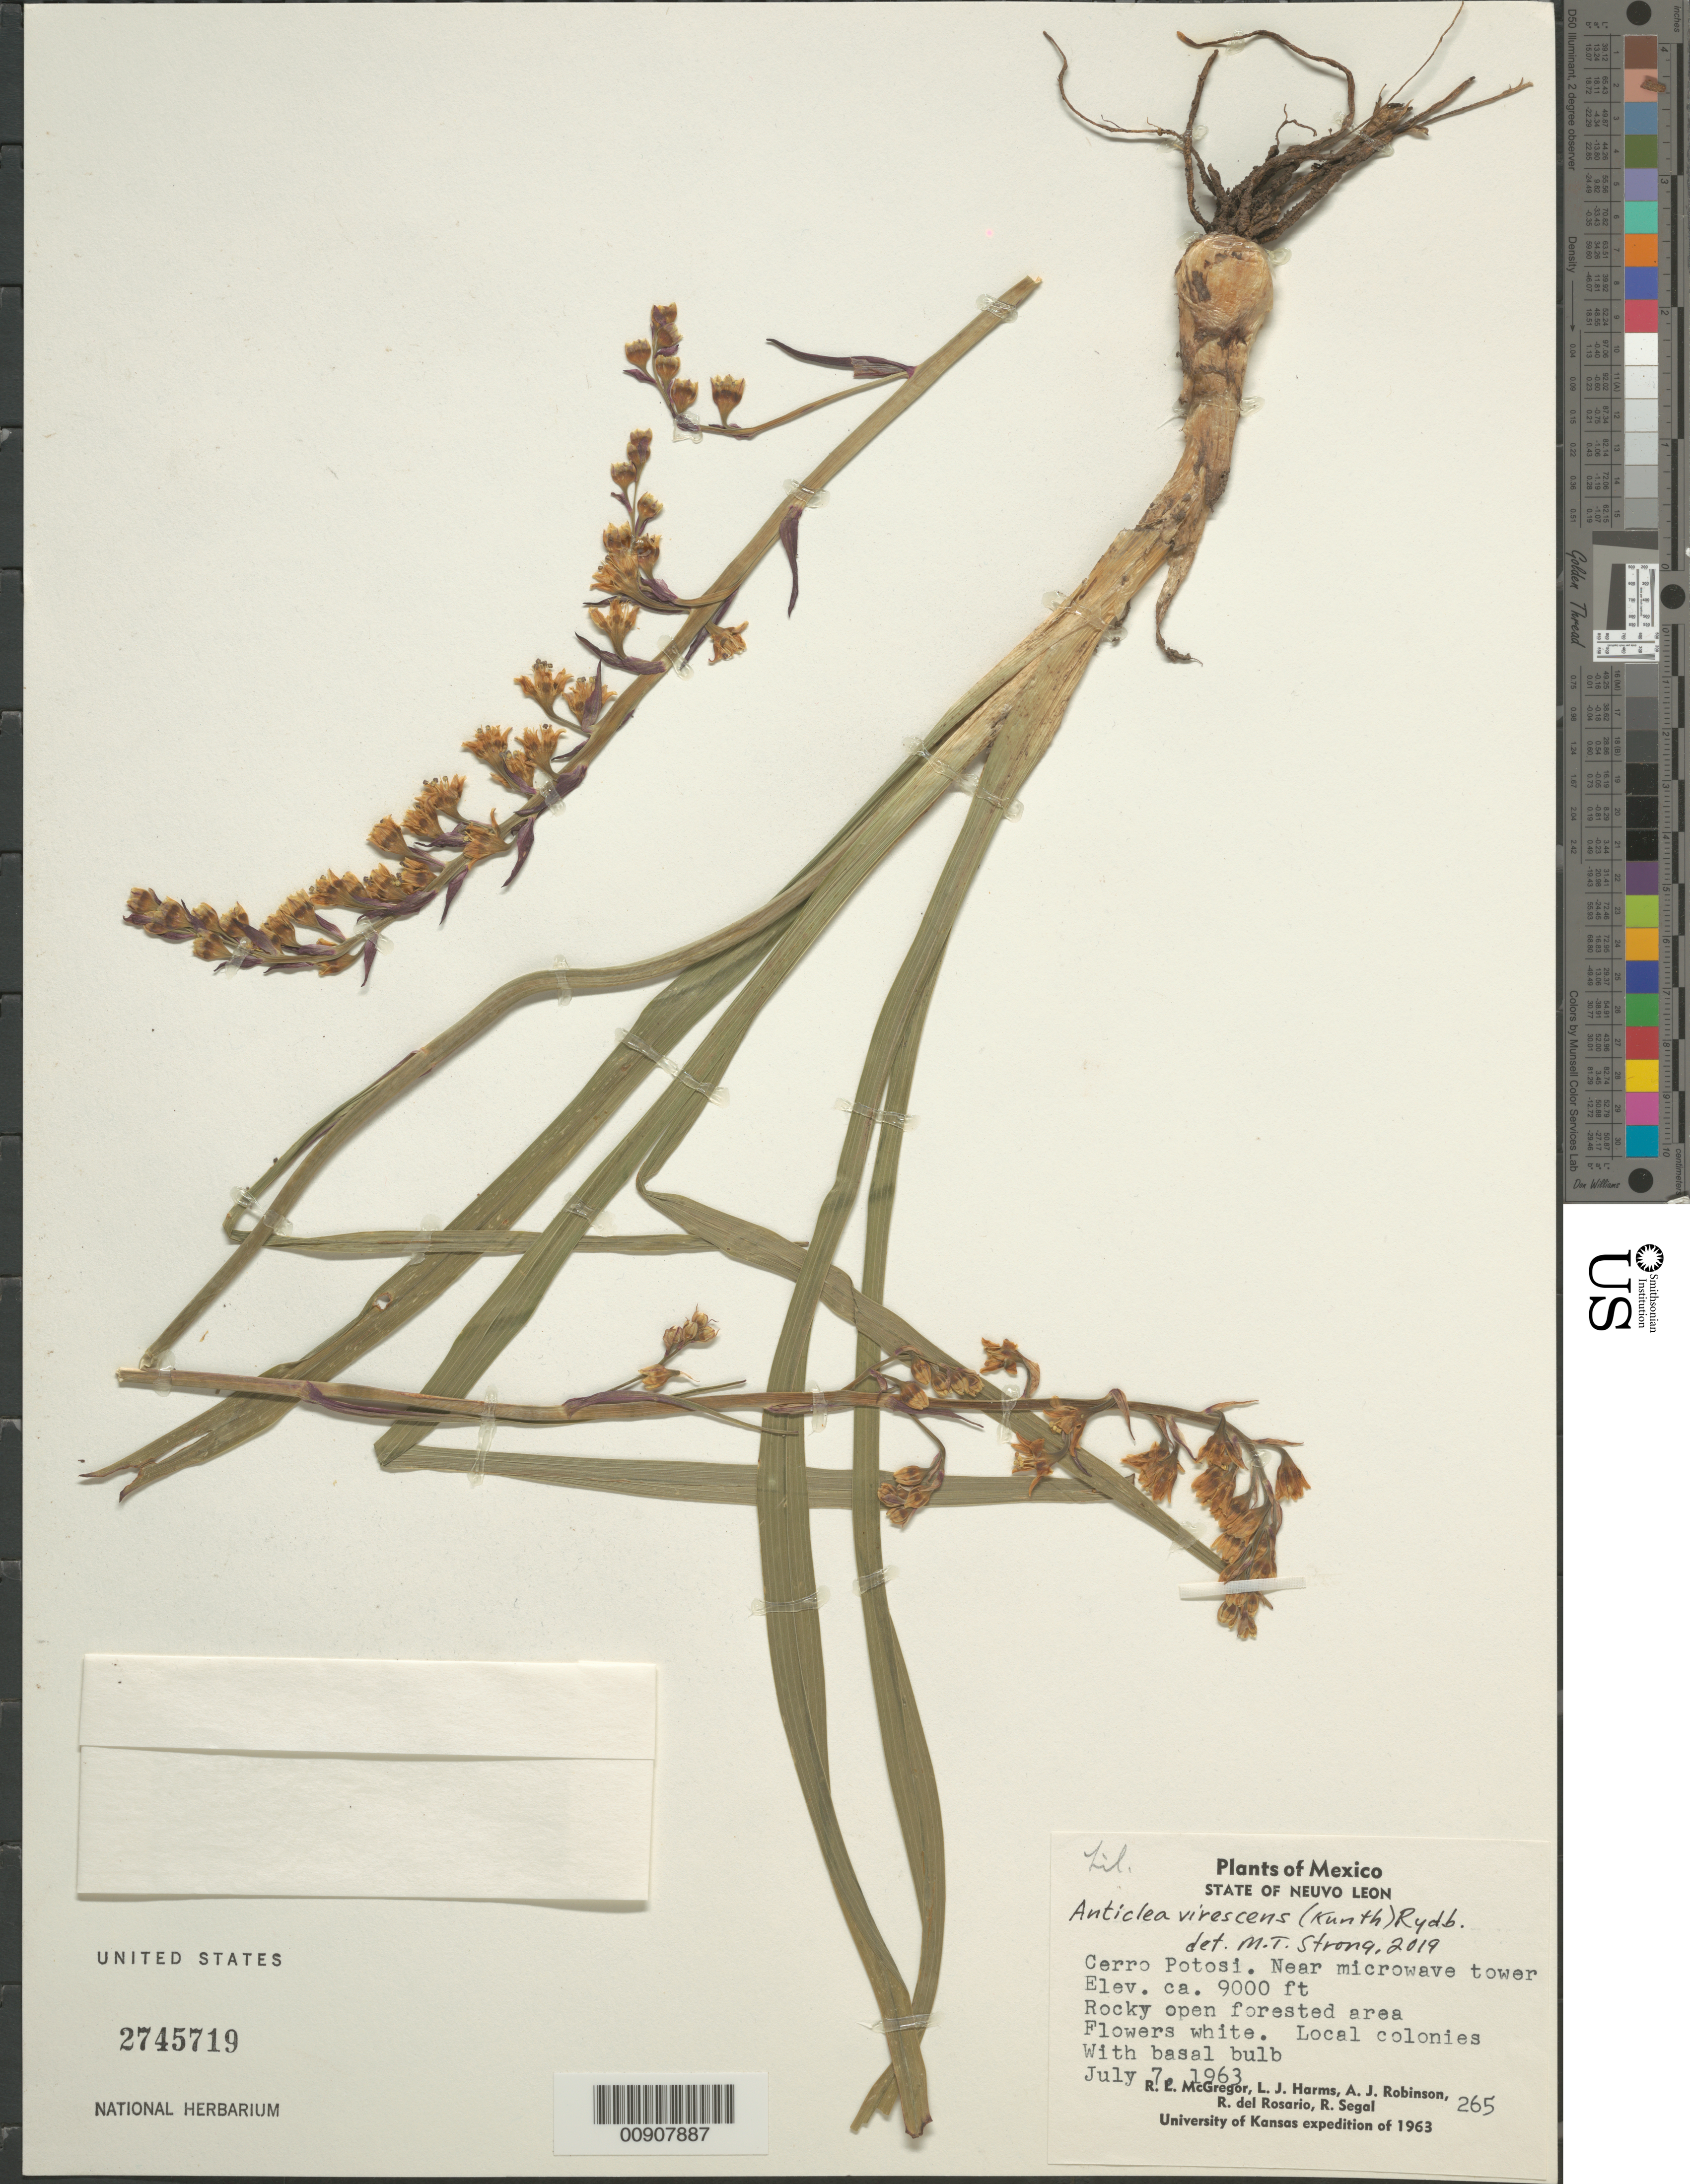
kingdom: Plantae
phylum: Tracheophyta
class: Liliopsida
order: Liliales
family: Melanthiaceae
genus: Anticlea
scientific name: Anticlea virescens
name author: (Kunth) Rydb.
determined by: Strong, Mark T., (BOT), Smithsonian Institution - National Museum of Natural History (UNITED STATES)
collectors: R. McGregor, L. Harms, A. J. Robinson, R. del Rosario & R. Segal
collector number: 265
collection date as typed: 07 Jul 1963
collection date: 1963-07-07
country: Mexico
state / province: Nuevo León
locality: State of Neuvo Leon: Cerro Potosí. Near microwave tower.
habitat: Rocky open forested area.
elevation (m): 2743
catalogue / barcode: US 2745719